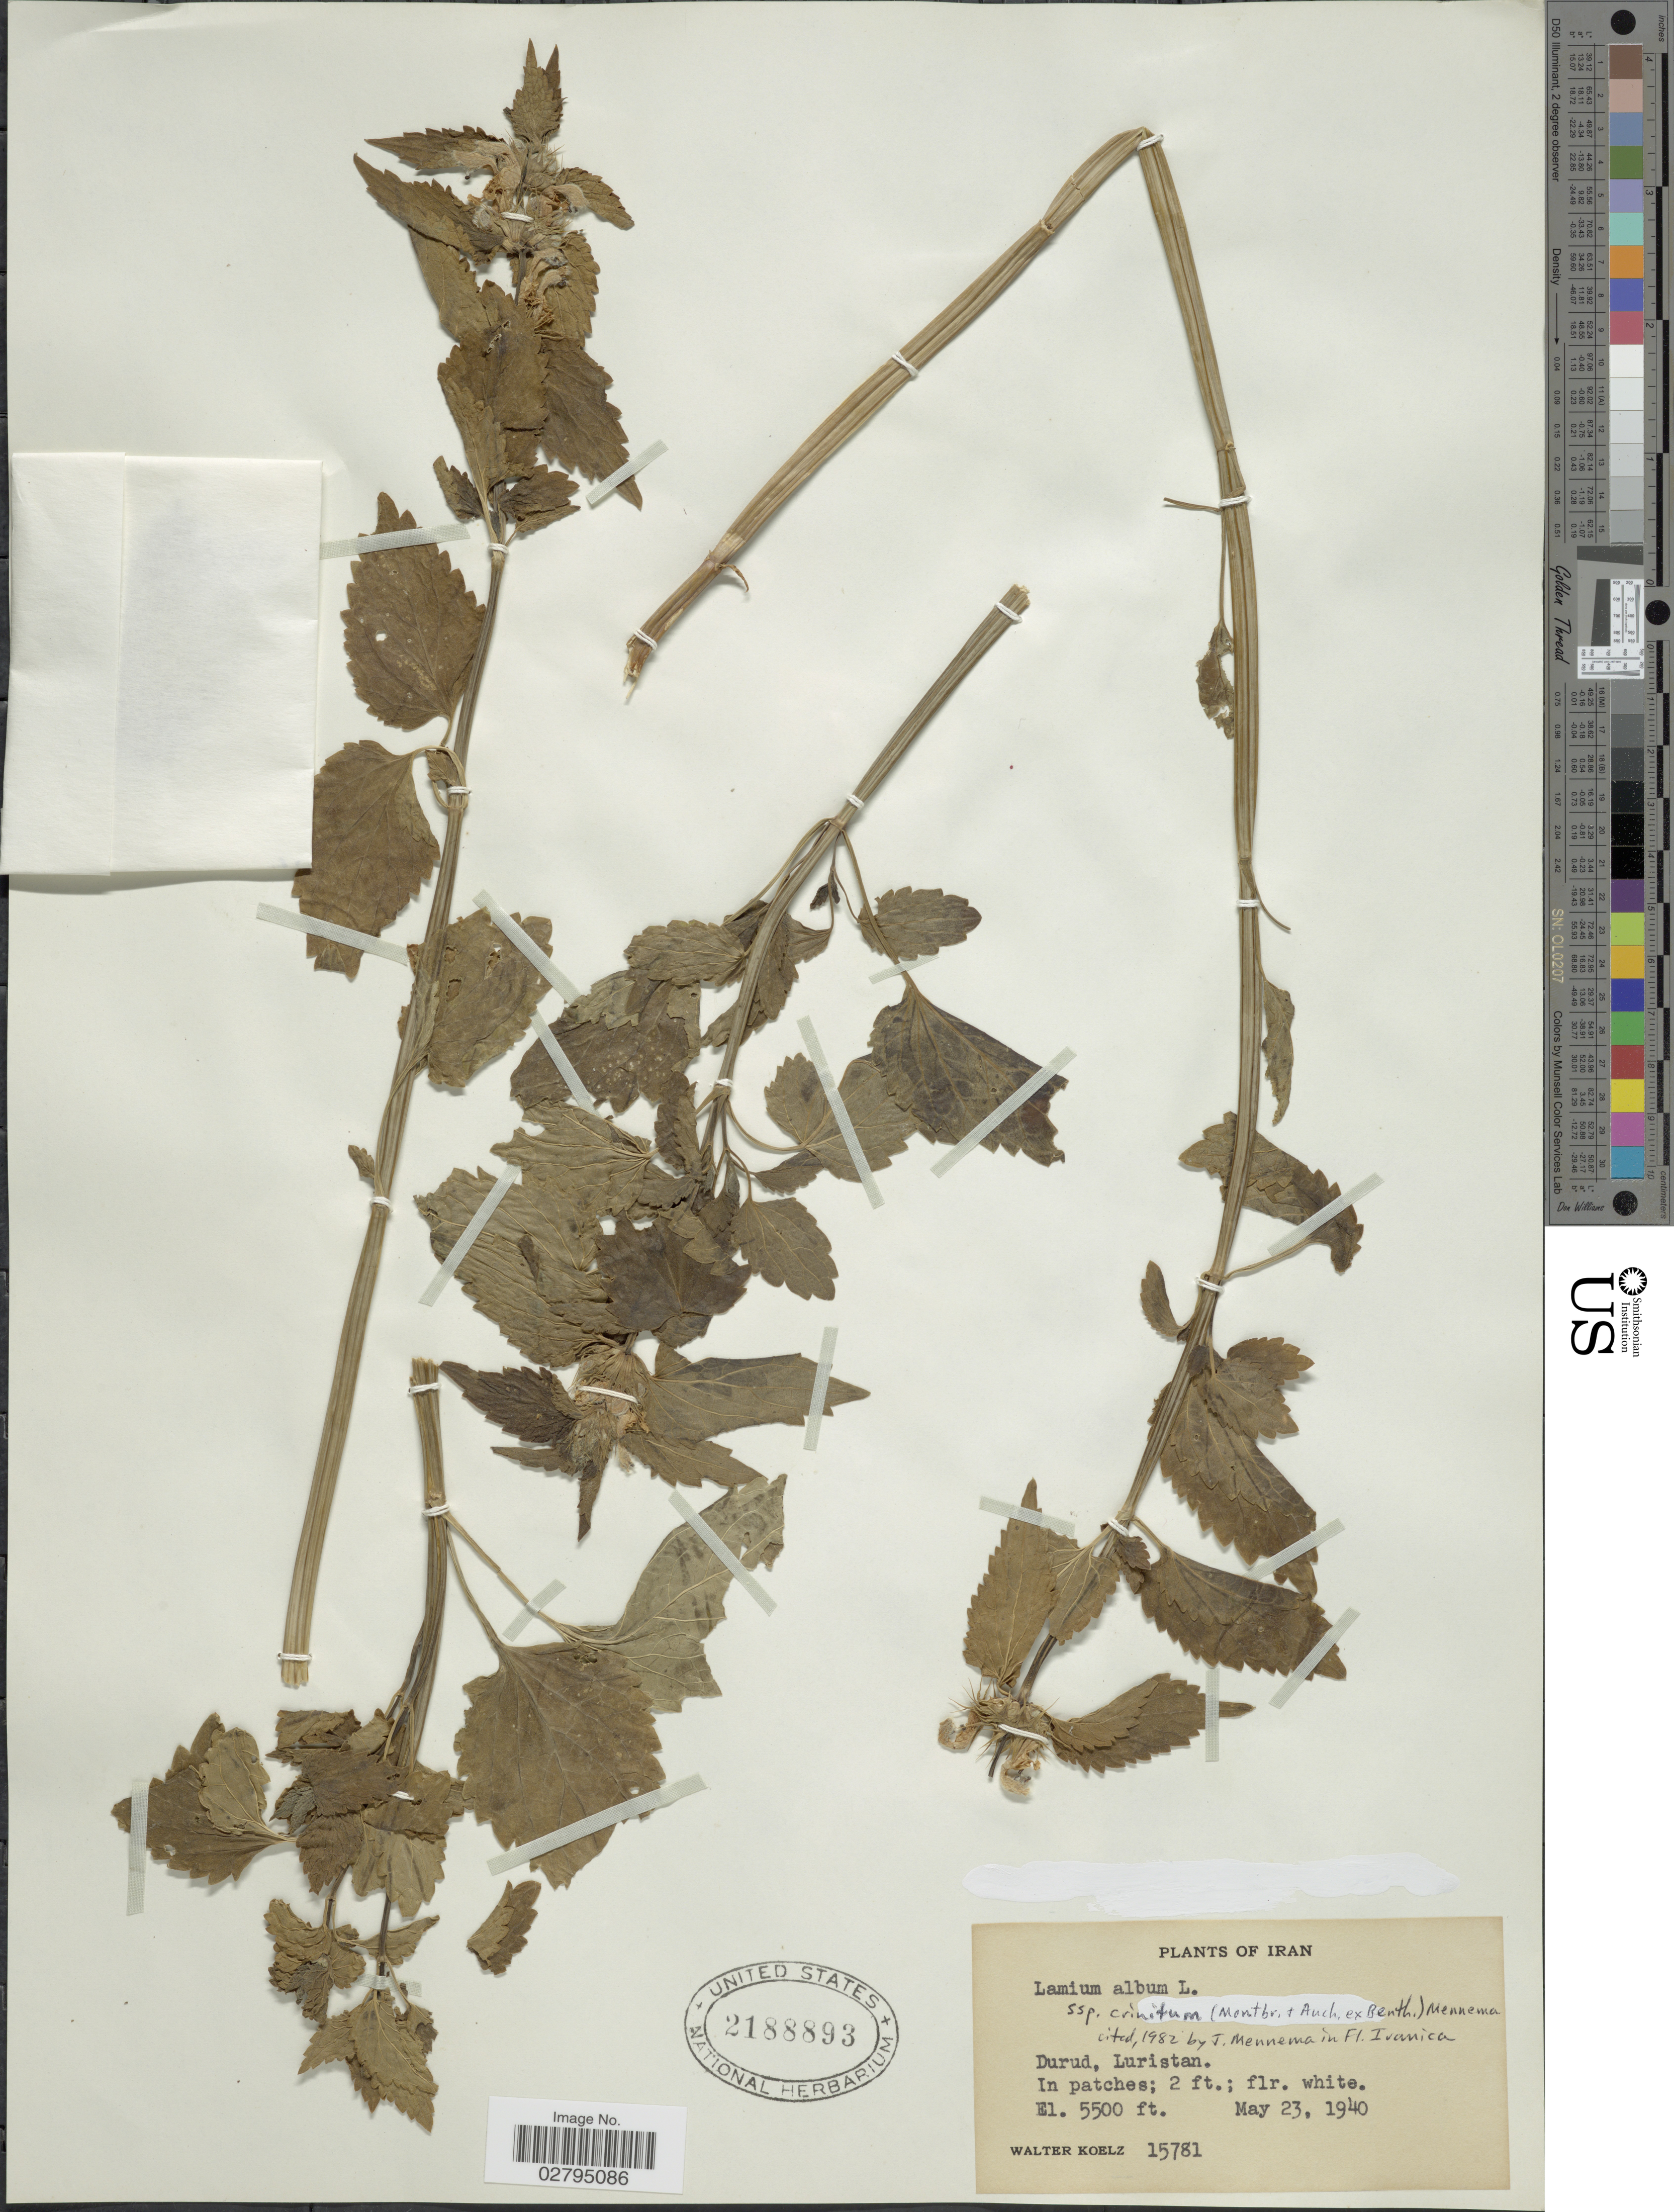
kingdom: Plantae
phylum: Tracheophyta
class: Magnoliopsida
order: Lamiales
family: Lamiaceae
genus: Lamium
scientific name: Lamium album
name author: L.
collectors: W. N. Koelz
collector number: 15781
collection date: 1940-05-23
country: Iran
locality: Durud, Luristan.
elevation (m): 1676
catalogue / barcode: US 2188893